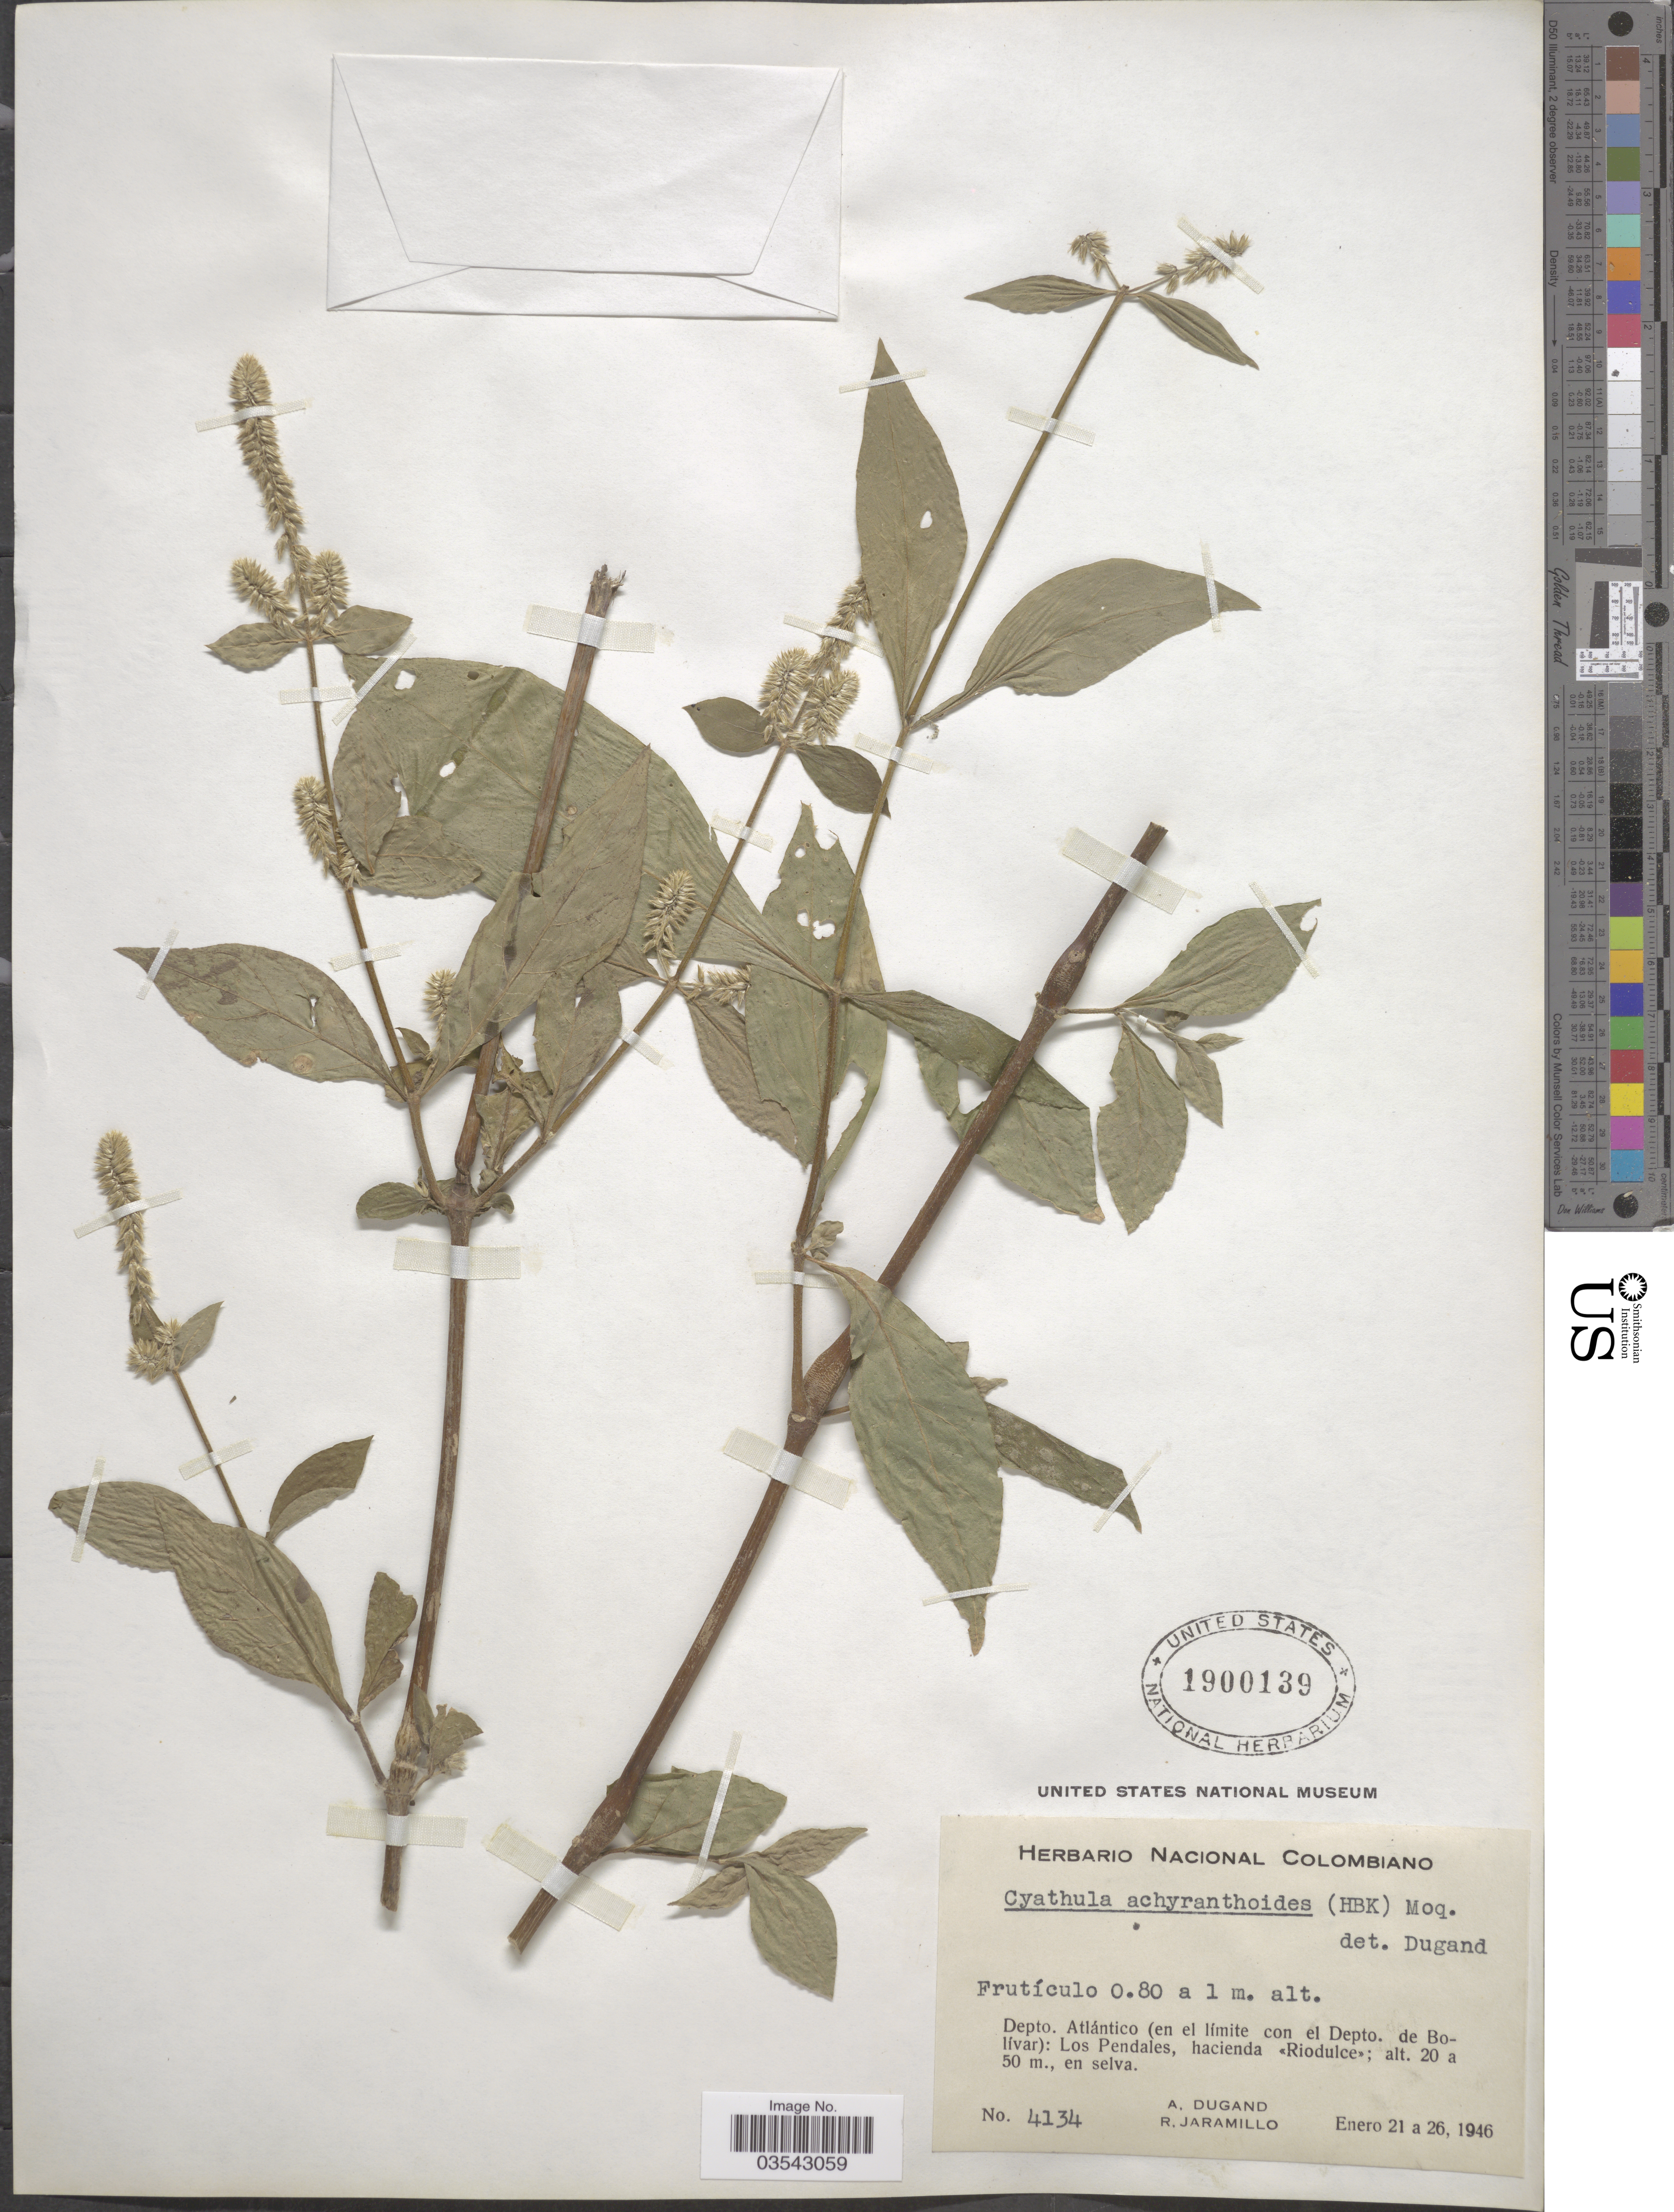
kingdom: Plantae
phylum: Tracheophyta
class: Magnoliopsida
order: Caryophyllales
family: Amaranthaceae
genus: Cyathula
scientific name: Cyathula achyranthoides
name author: (Kunth) Moq.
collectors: A. Dugand & R. Jaramillo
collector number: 4134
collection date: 1946-01-21/1946-01-26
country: Colombia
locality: Depto. Atlántico (en el límite con el Dept. de Bolivar): Los Pendales, hacienda <<Riodulce>>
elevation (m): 20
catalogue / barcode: US 1900139